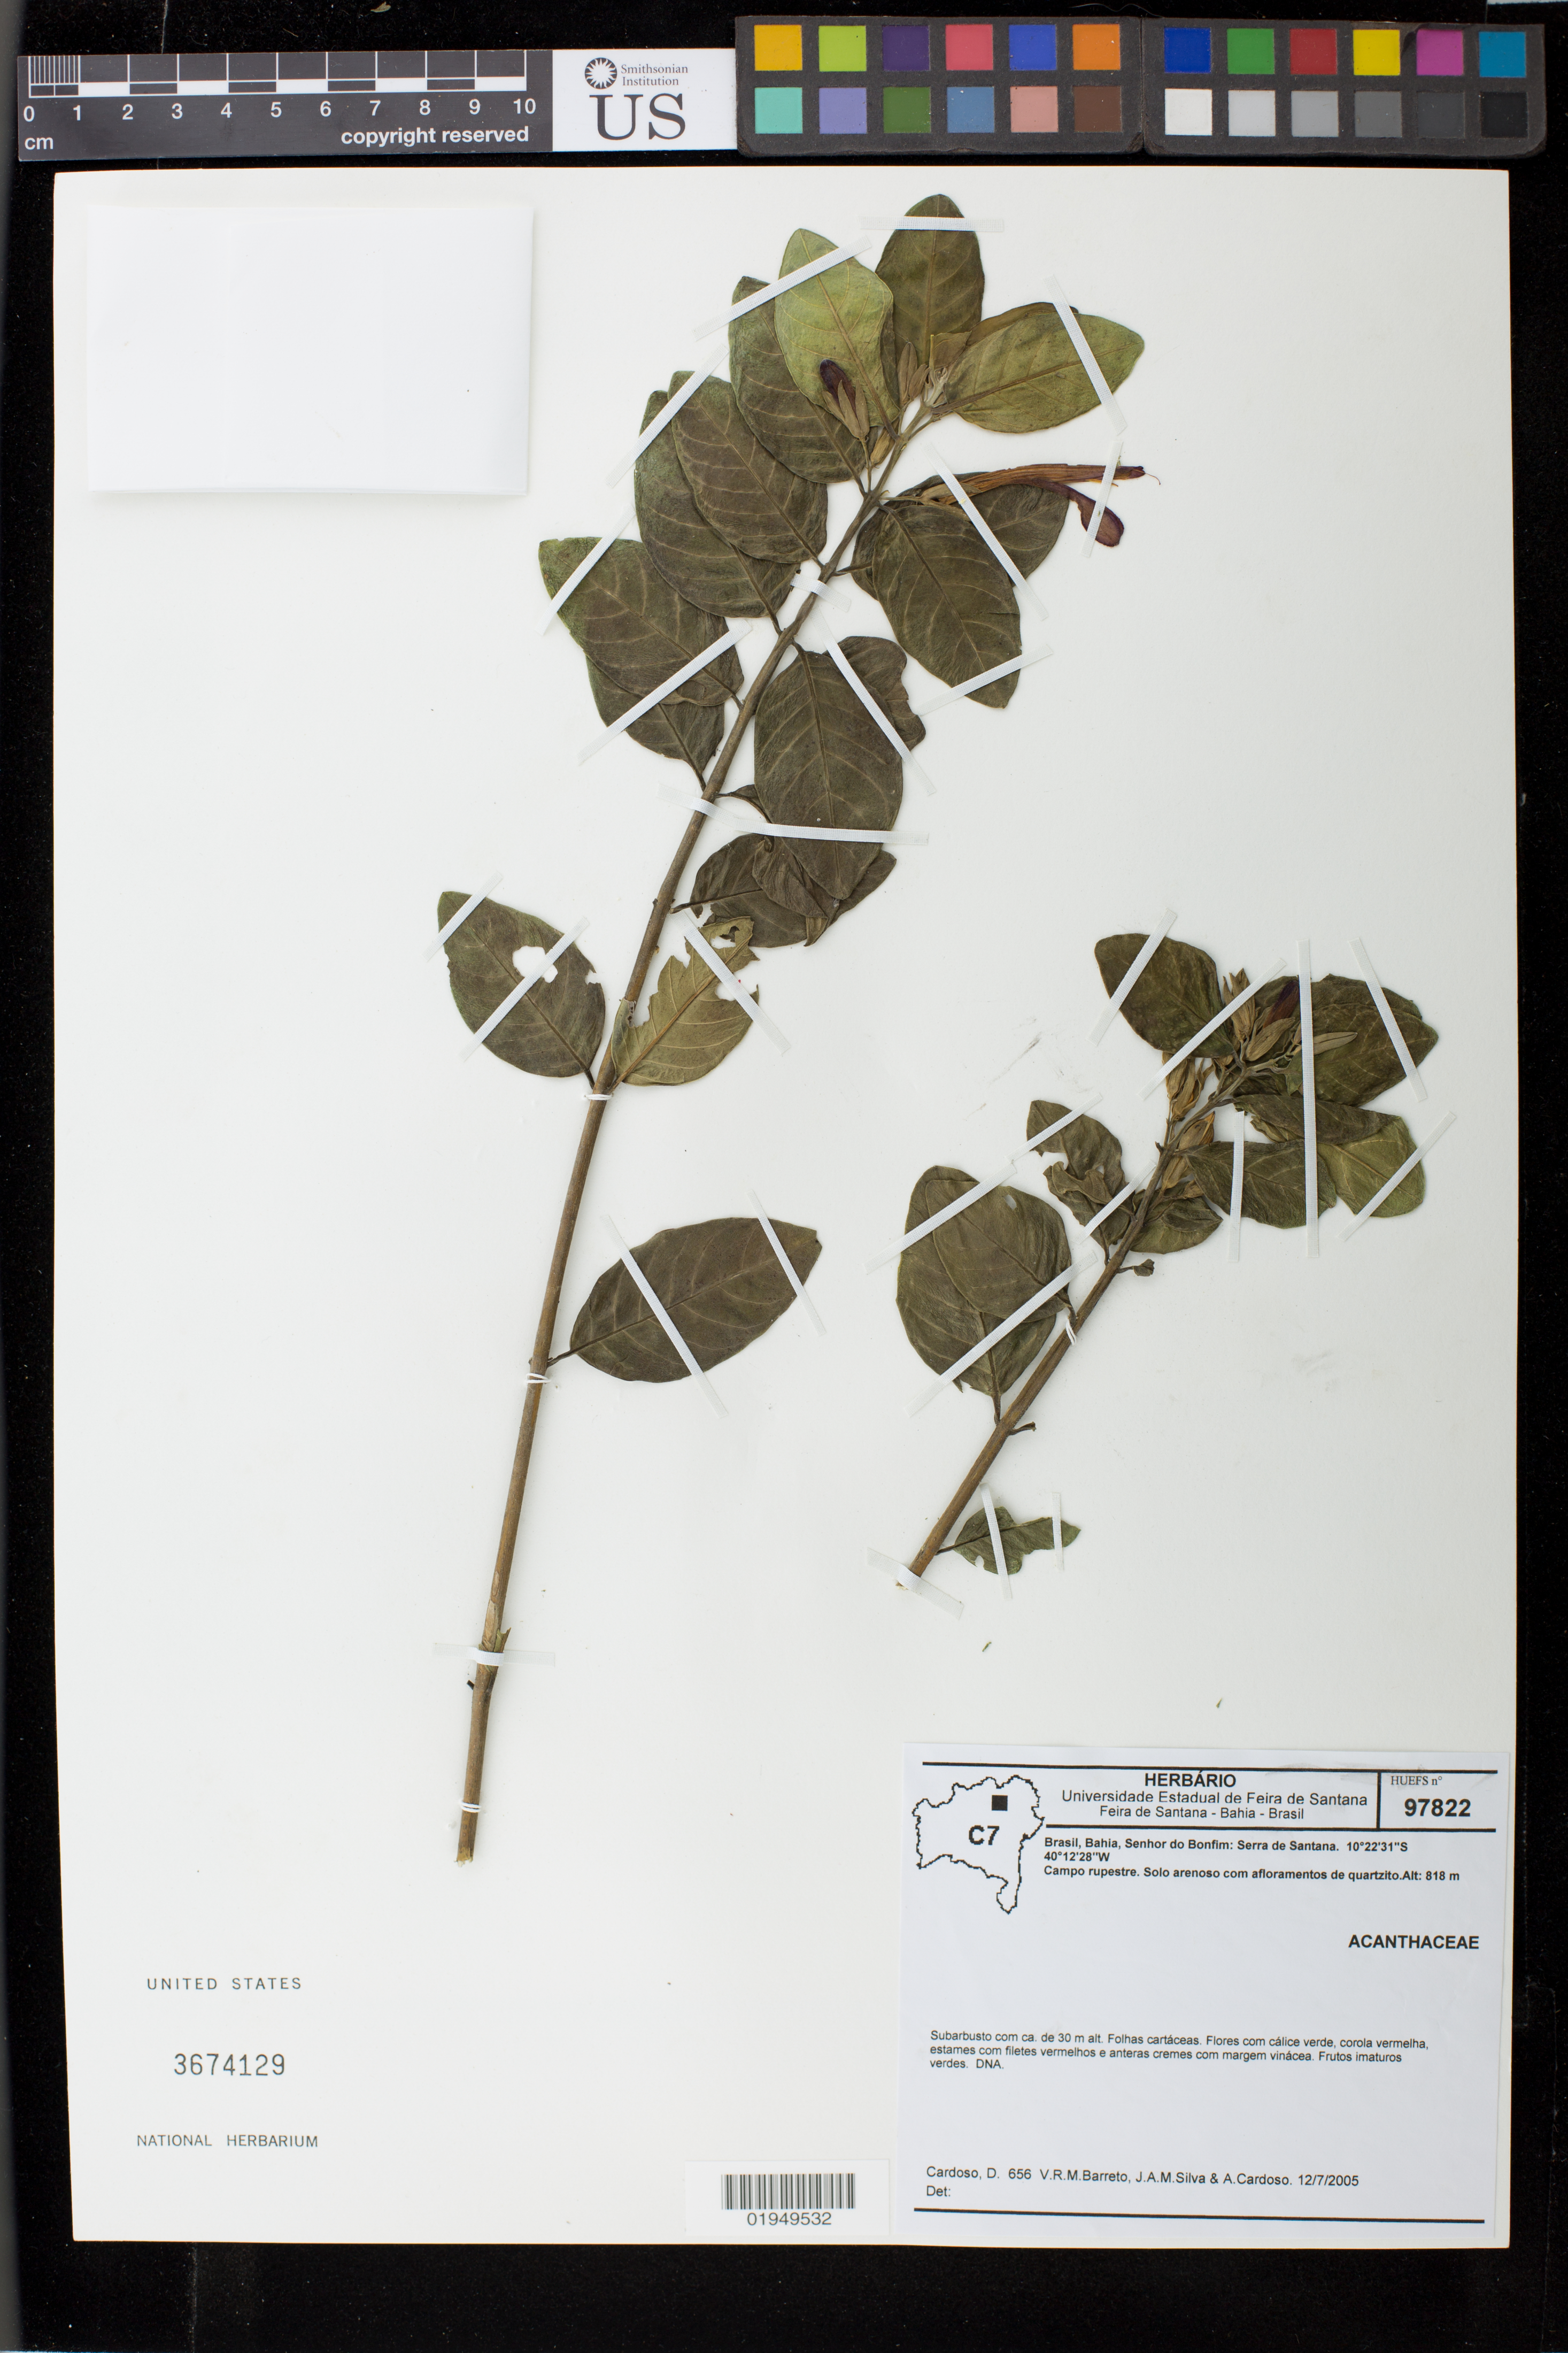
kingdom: Plantae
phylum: Tracheophyta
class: Magnoliopsida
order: Lamiales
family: Acanthaceae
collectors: D. Cardoso, V. Barreto & J. A. Silva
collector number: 656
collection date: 2005-07-12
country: Brazil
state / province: Bahia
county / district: Senhor do Bonfim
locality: Serra de Santana.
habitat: Campo rupestre. Solo arenoso com afloramentos de quartzito.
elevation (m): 818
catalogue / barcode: US 3674129